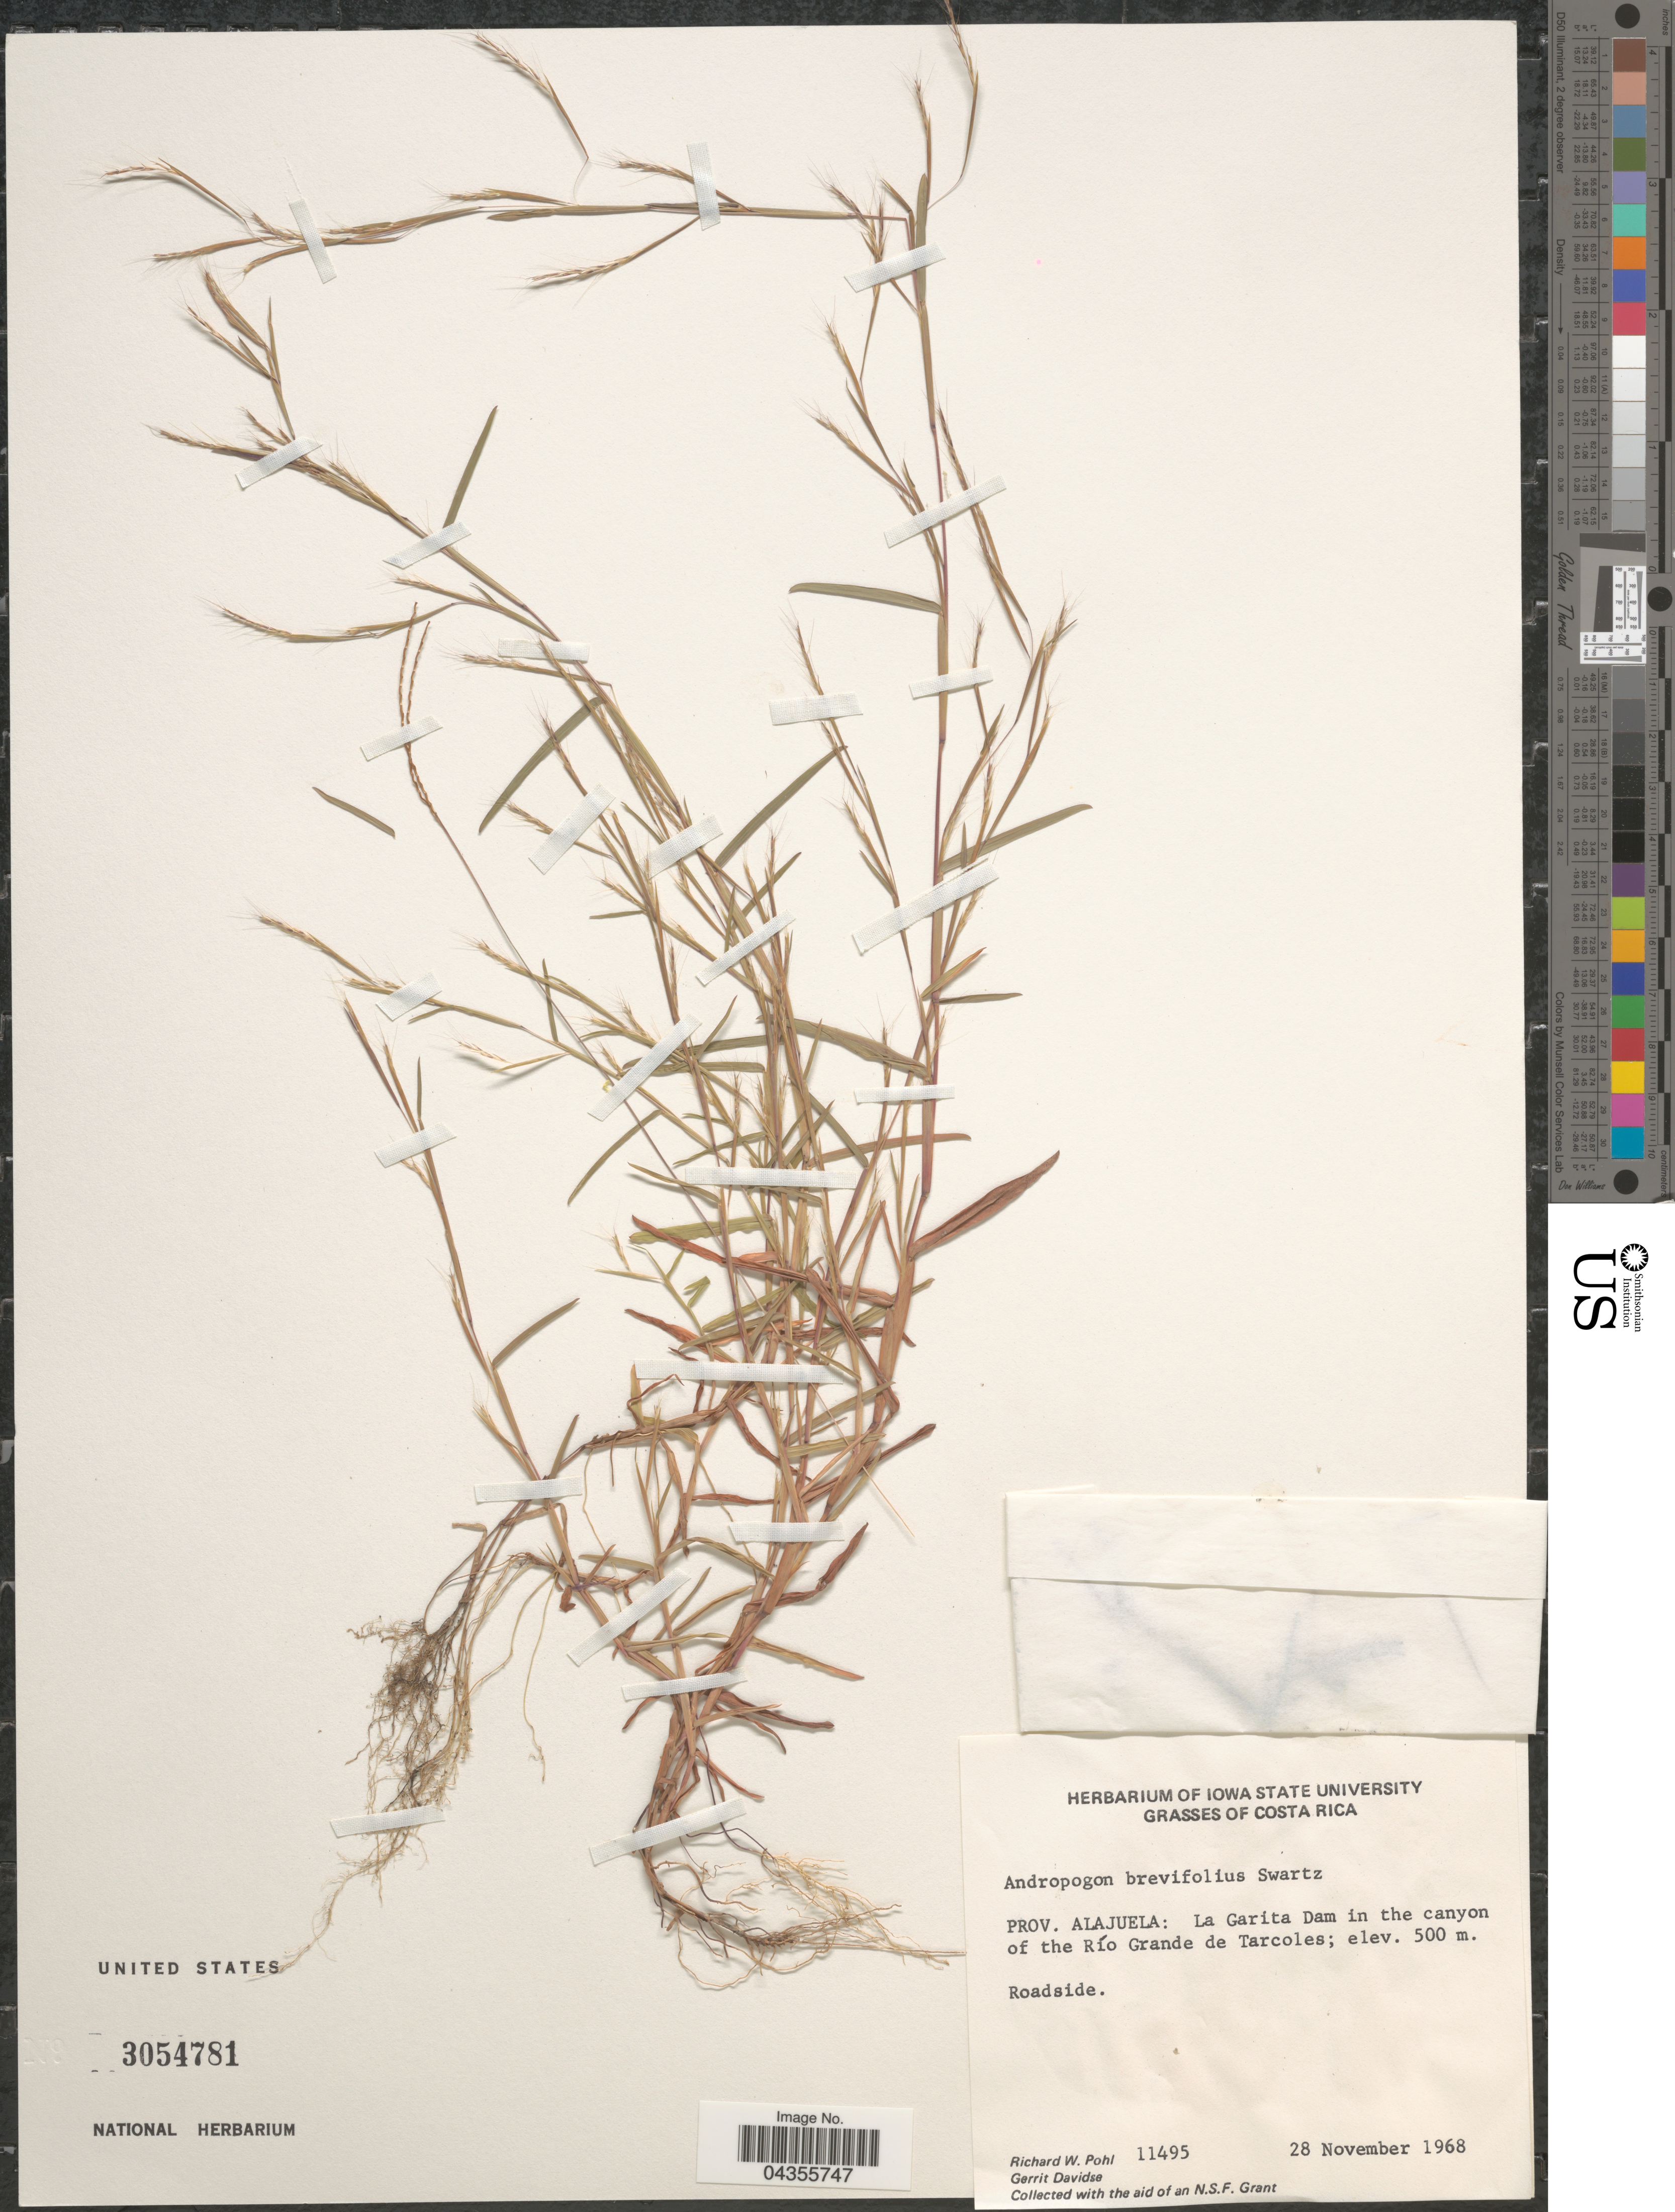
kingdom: Plantae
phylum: Tracheophyta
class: Liliopsida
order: Poales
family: Poaceae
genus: Schizachyrium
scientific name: Schizachyrium brevifolium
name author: (Sw.) Nees ex Büse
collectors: R. W. Pohl & G. Davidse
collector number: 11495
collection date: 1968-11-28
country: Costa Rica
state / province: Alajuela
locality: La Garita Dam in the canyon of the Río Grande de Tarcoles.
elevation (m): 500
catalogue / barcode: US 3054781